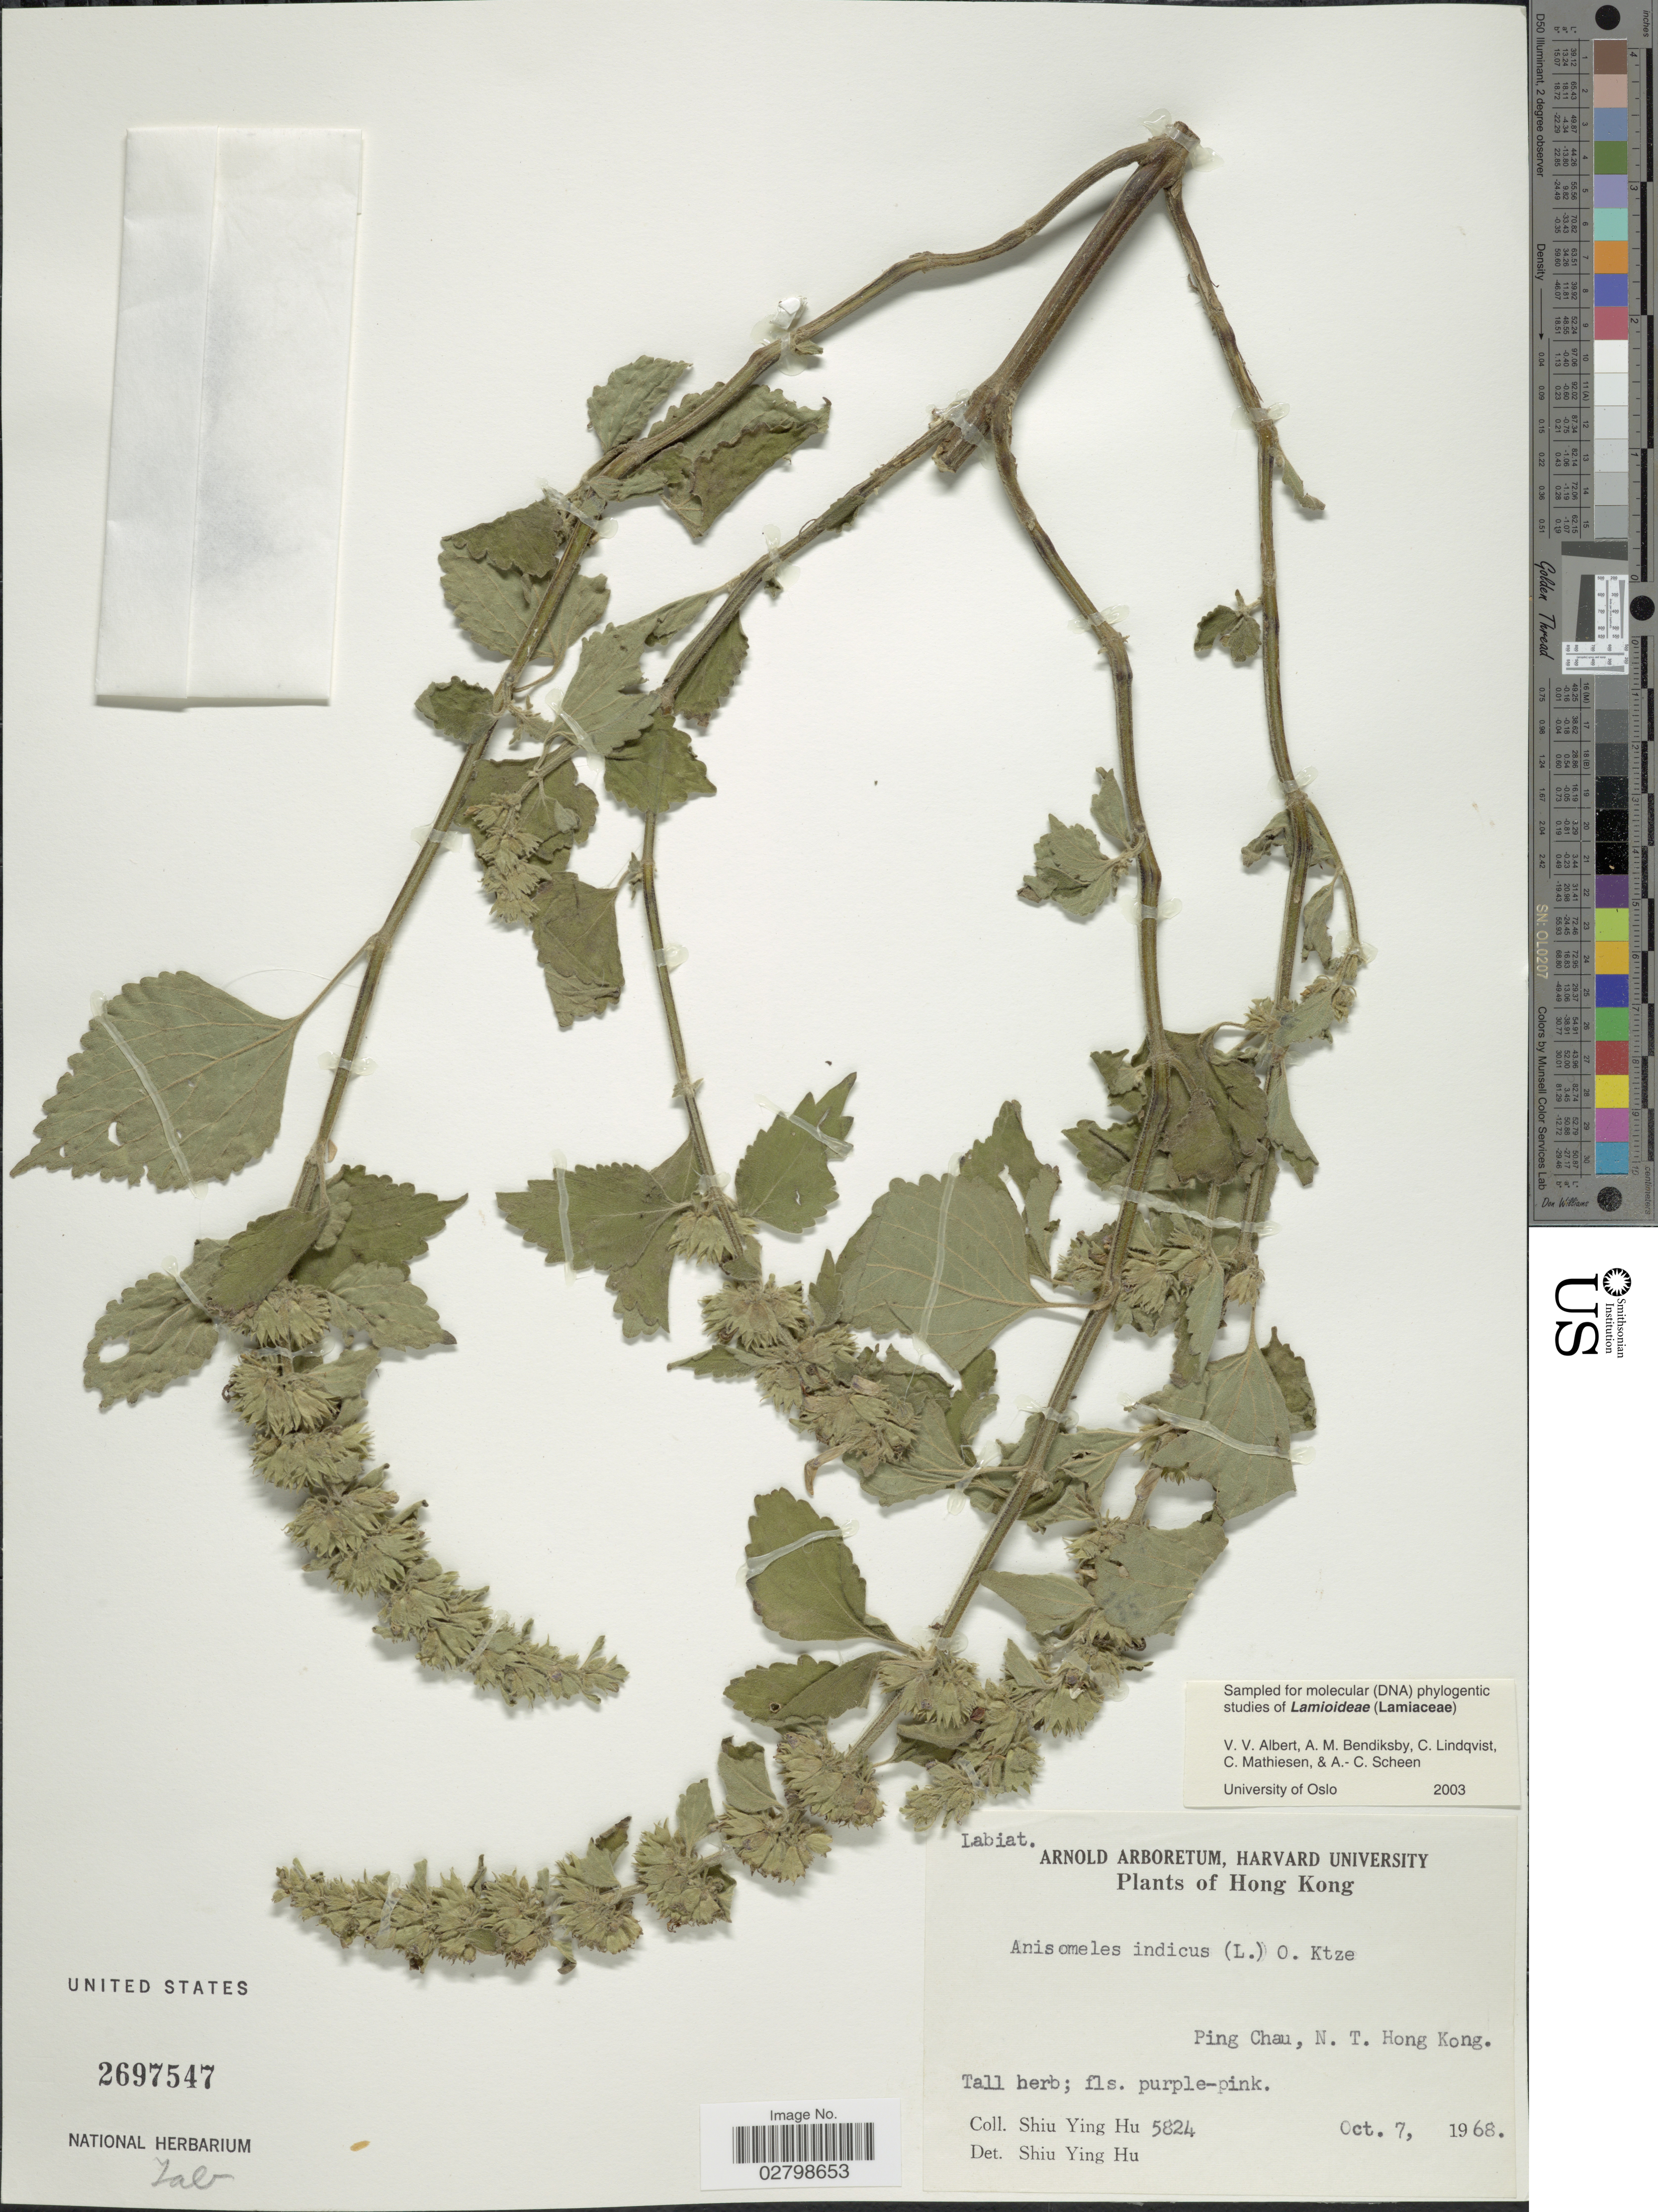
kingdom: Plantae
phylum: Tracheophyta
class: Magnoliopsida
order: Lamiales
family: Lamiaceae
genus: Anisomeles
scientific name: Anisomeles indica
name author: (L.) Kuntze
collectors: S. Y. Hu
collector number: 5824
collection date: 1968-10-07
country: China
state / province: Hong Kong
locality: Ping Chau, N.T. Hong Kong.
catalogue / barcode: US 2697547